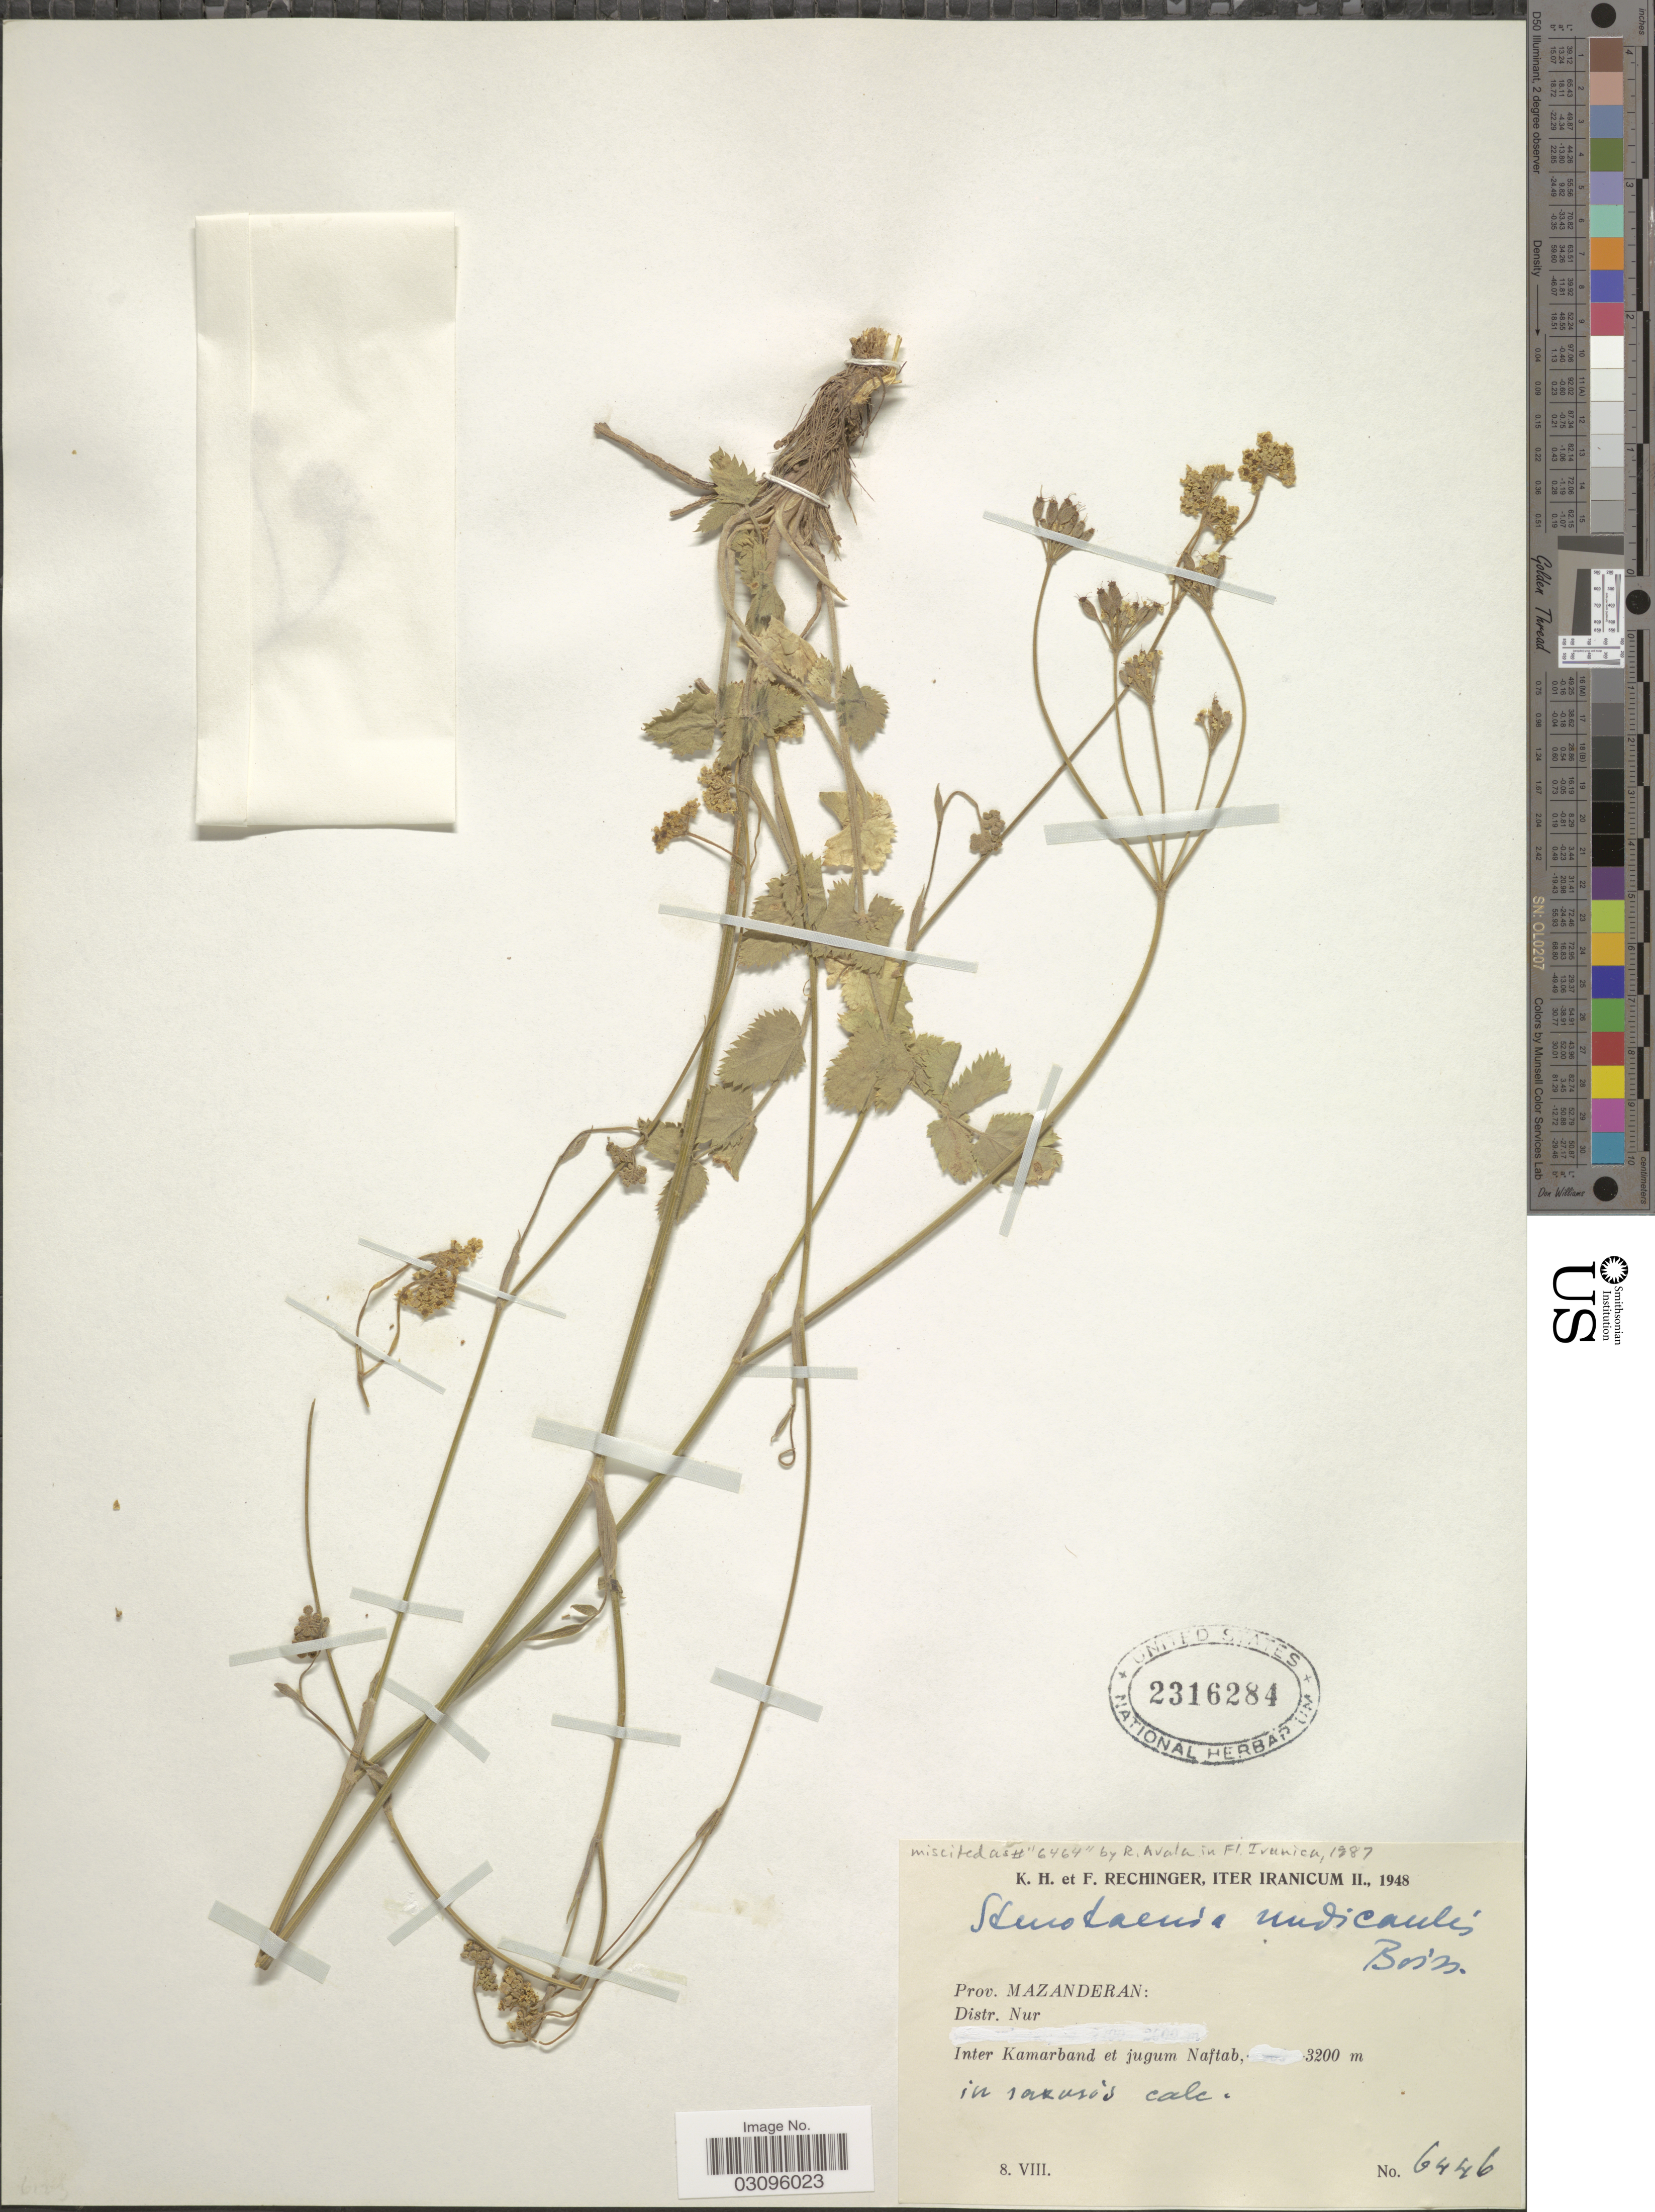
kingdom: Plantae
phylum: Tracheophyta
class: Magnoliopsida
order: Apiales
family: Apiaceae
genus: Stenotaenia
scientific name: Stenotaenia nudicaulis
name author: Boiss.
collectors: K. H. Rechinger & F. Rechinger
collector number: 6446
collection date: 1948-08-08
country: Iran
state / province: Mazandaran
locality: Distr. Nur. Inter Kamarband et jugum Naftab.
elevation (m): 3200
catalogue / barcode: US 2316284